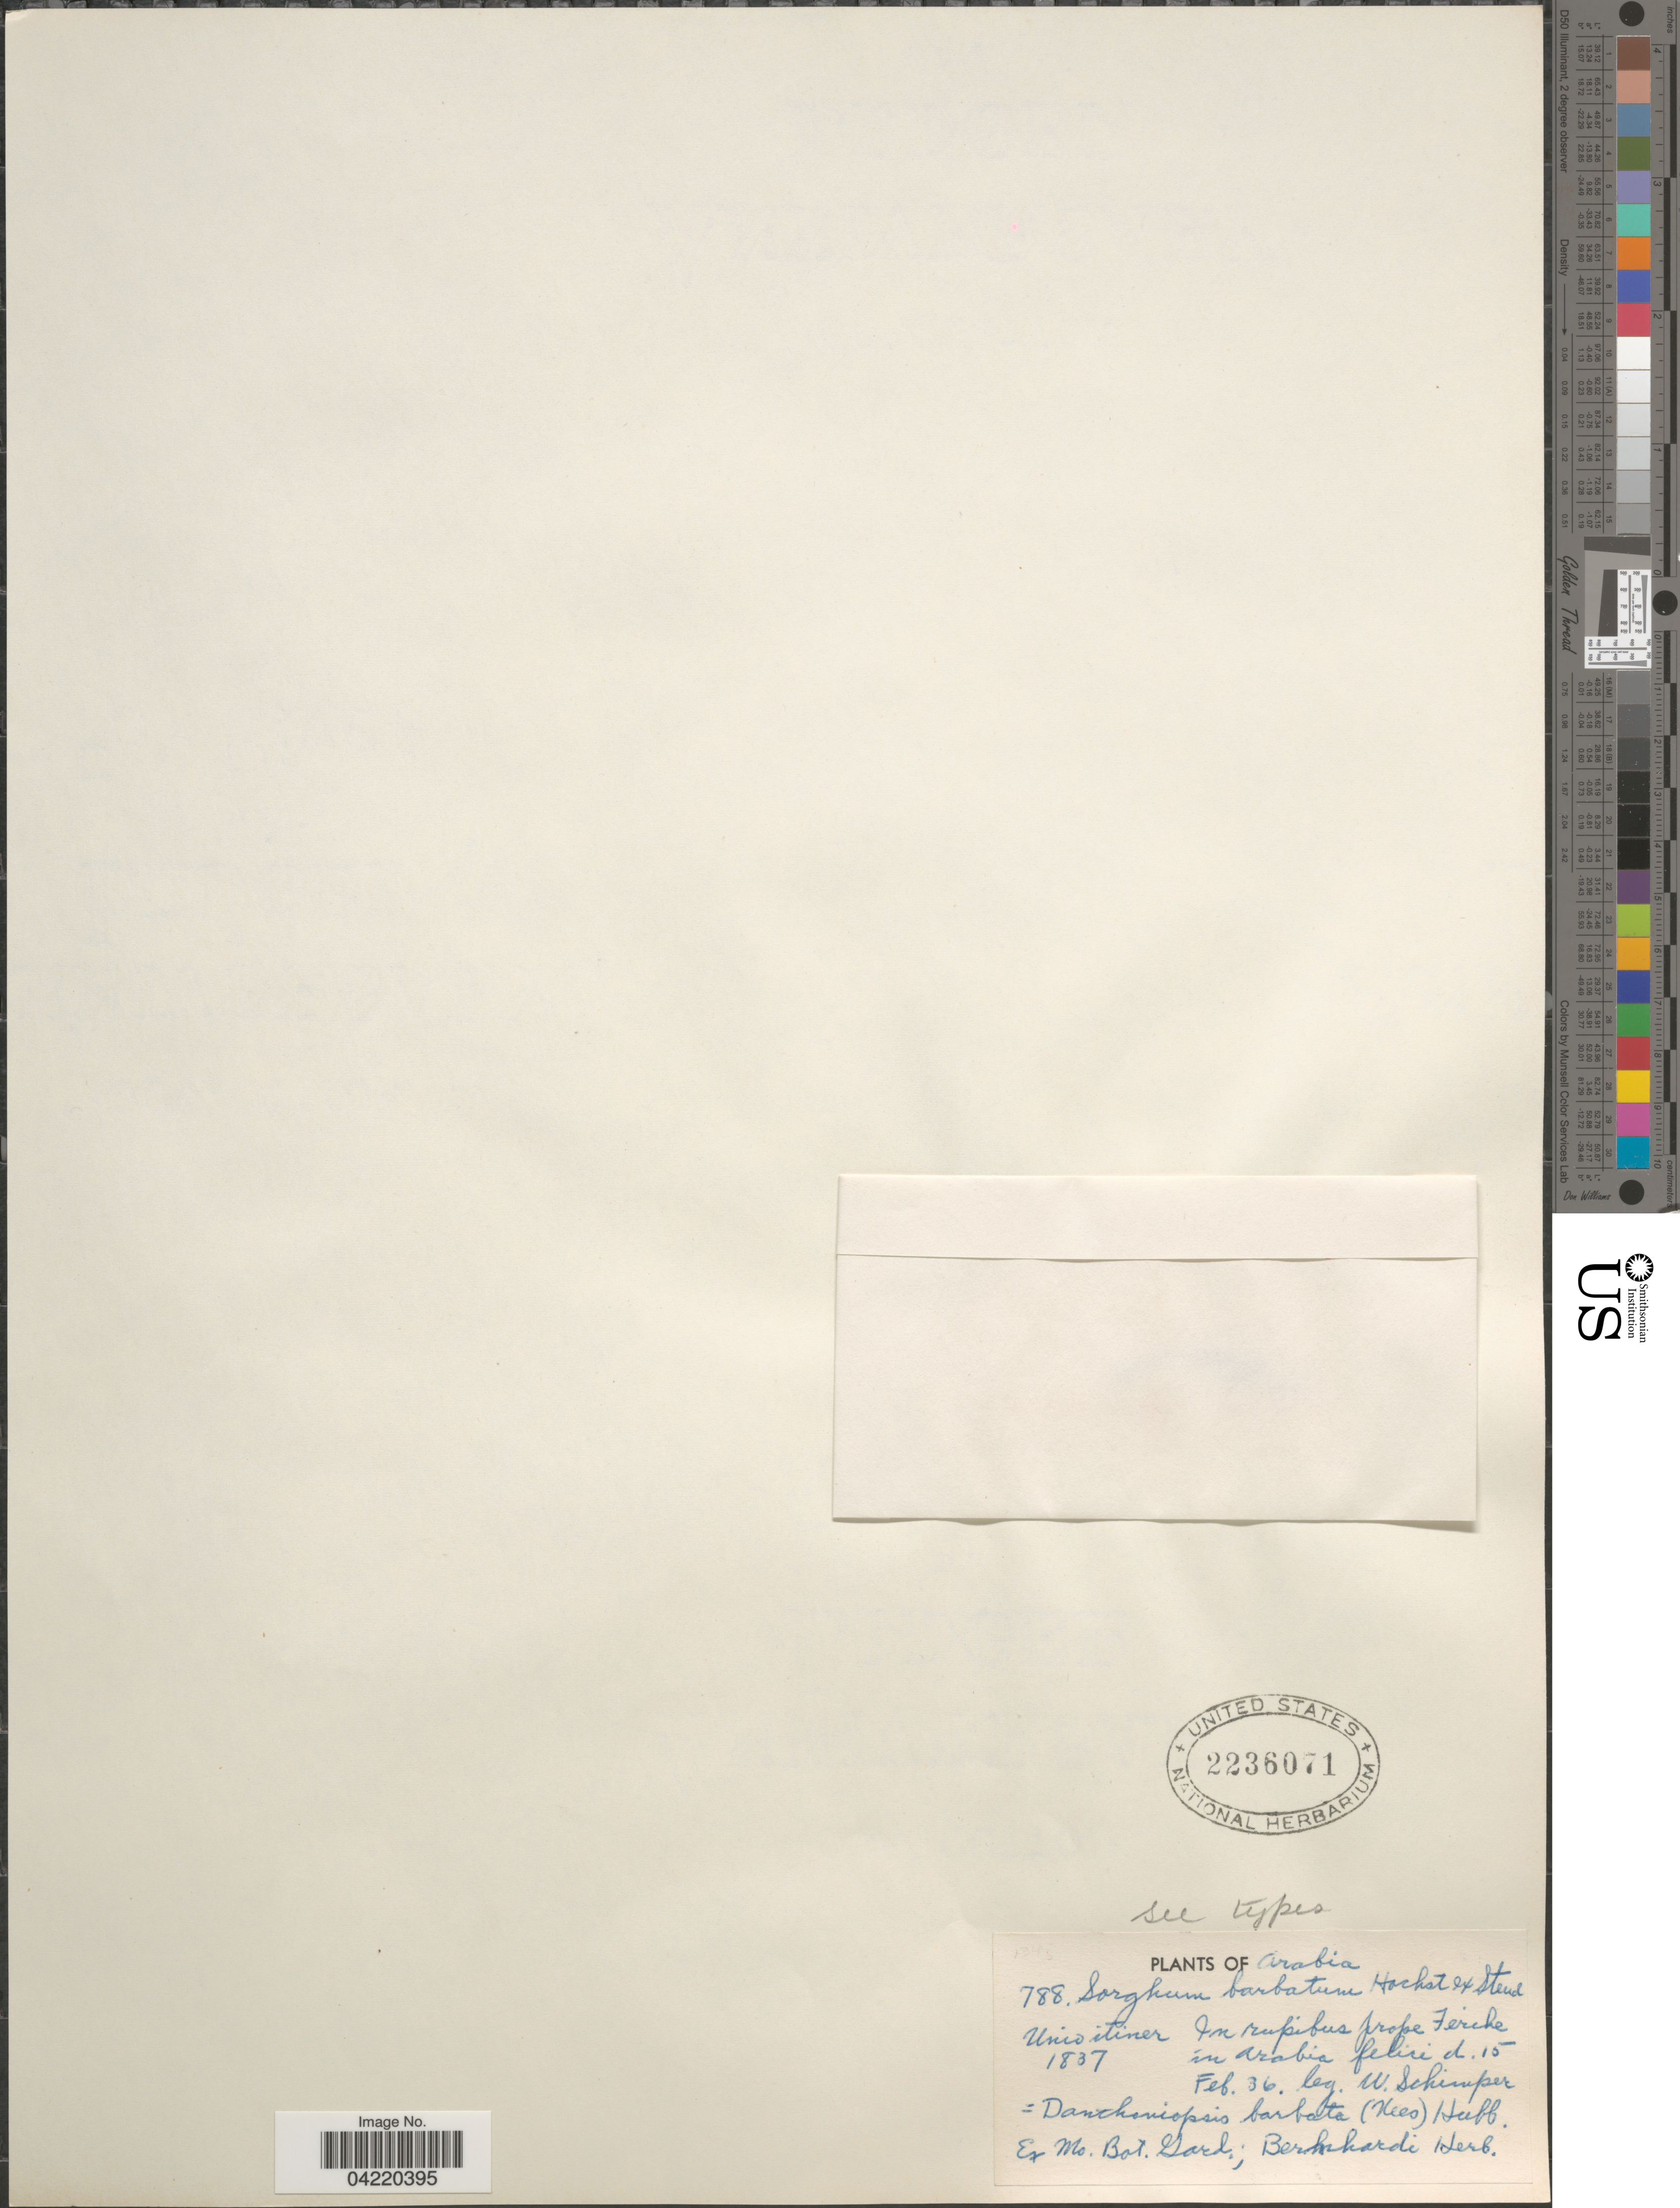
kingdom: Plantae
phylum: Tracheophyta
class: Liliopsida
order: Poales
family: Poaceae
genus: Danthoniopsis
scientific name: Danthoniopsis barbata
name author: (Nees) C. E. Hubb.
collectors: W. Schimper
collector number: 788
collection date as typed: Transcribed d/m/y: 15/2/36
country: Israel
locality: Arabia. Unio itiner 1837. In rupibus prope Jeriche in Arabia felisi.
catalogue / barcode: US 2236071